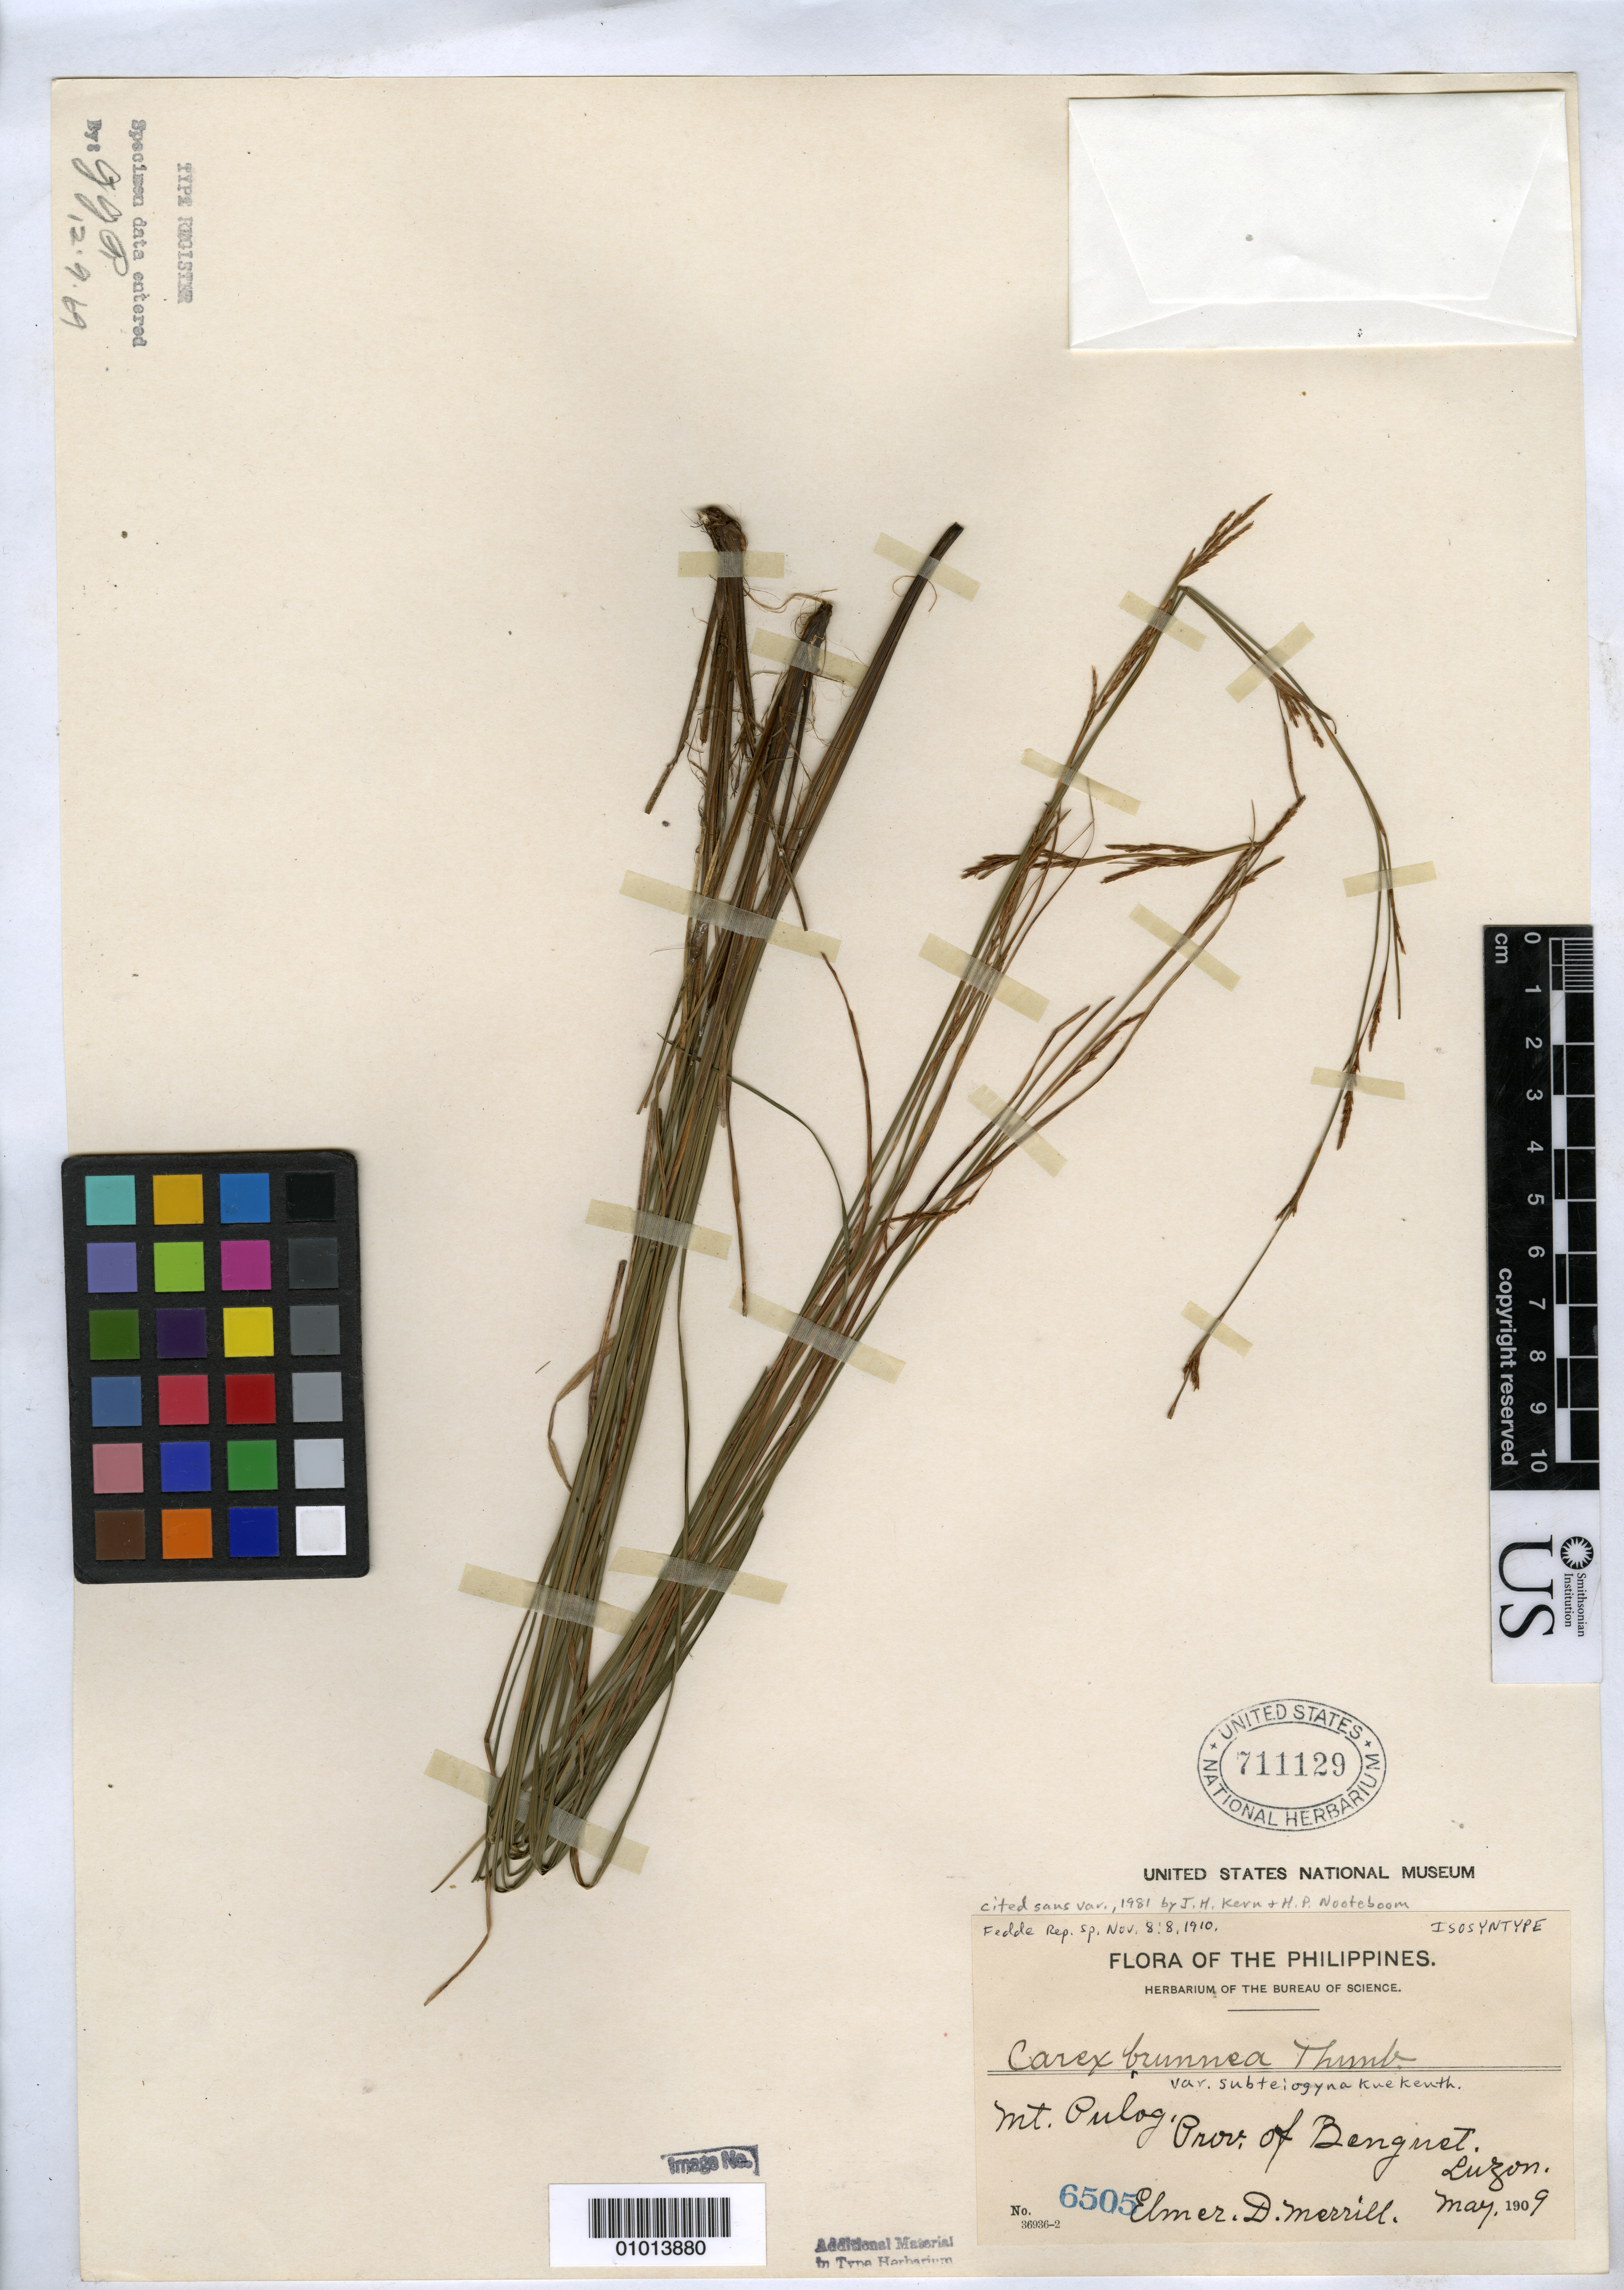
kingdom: Plantae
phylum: Tracheophyta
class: Liliopsida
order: Poales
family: Cyperaceae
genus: Carex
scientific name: Carex brunnea var. subteiogyna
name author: Kük.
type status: Isosyntype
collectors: E. D. Merrill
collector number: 6505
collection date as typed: May 1909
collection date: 1909-05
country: Philippines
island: Luzon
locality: Mt. Pulag, Prov. of Benguet. Luzon.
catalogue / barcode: US 711129